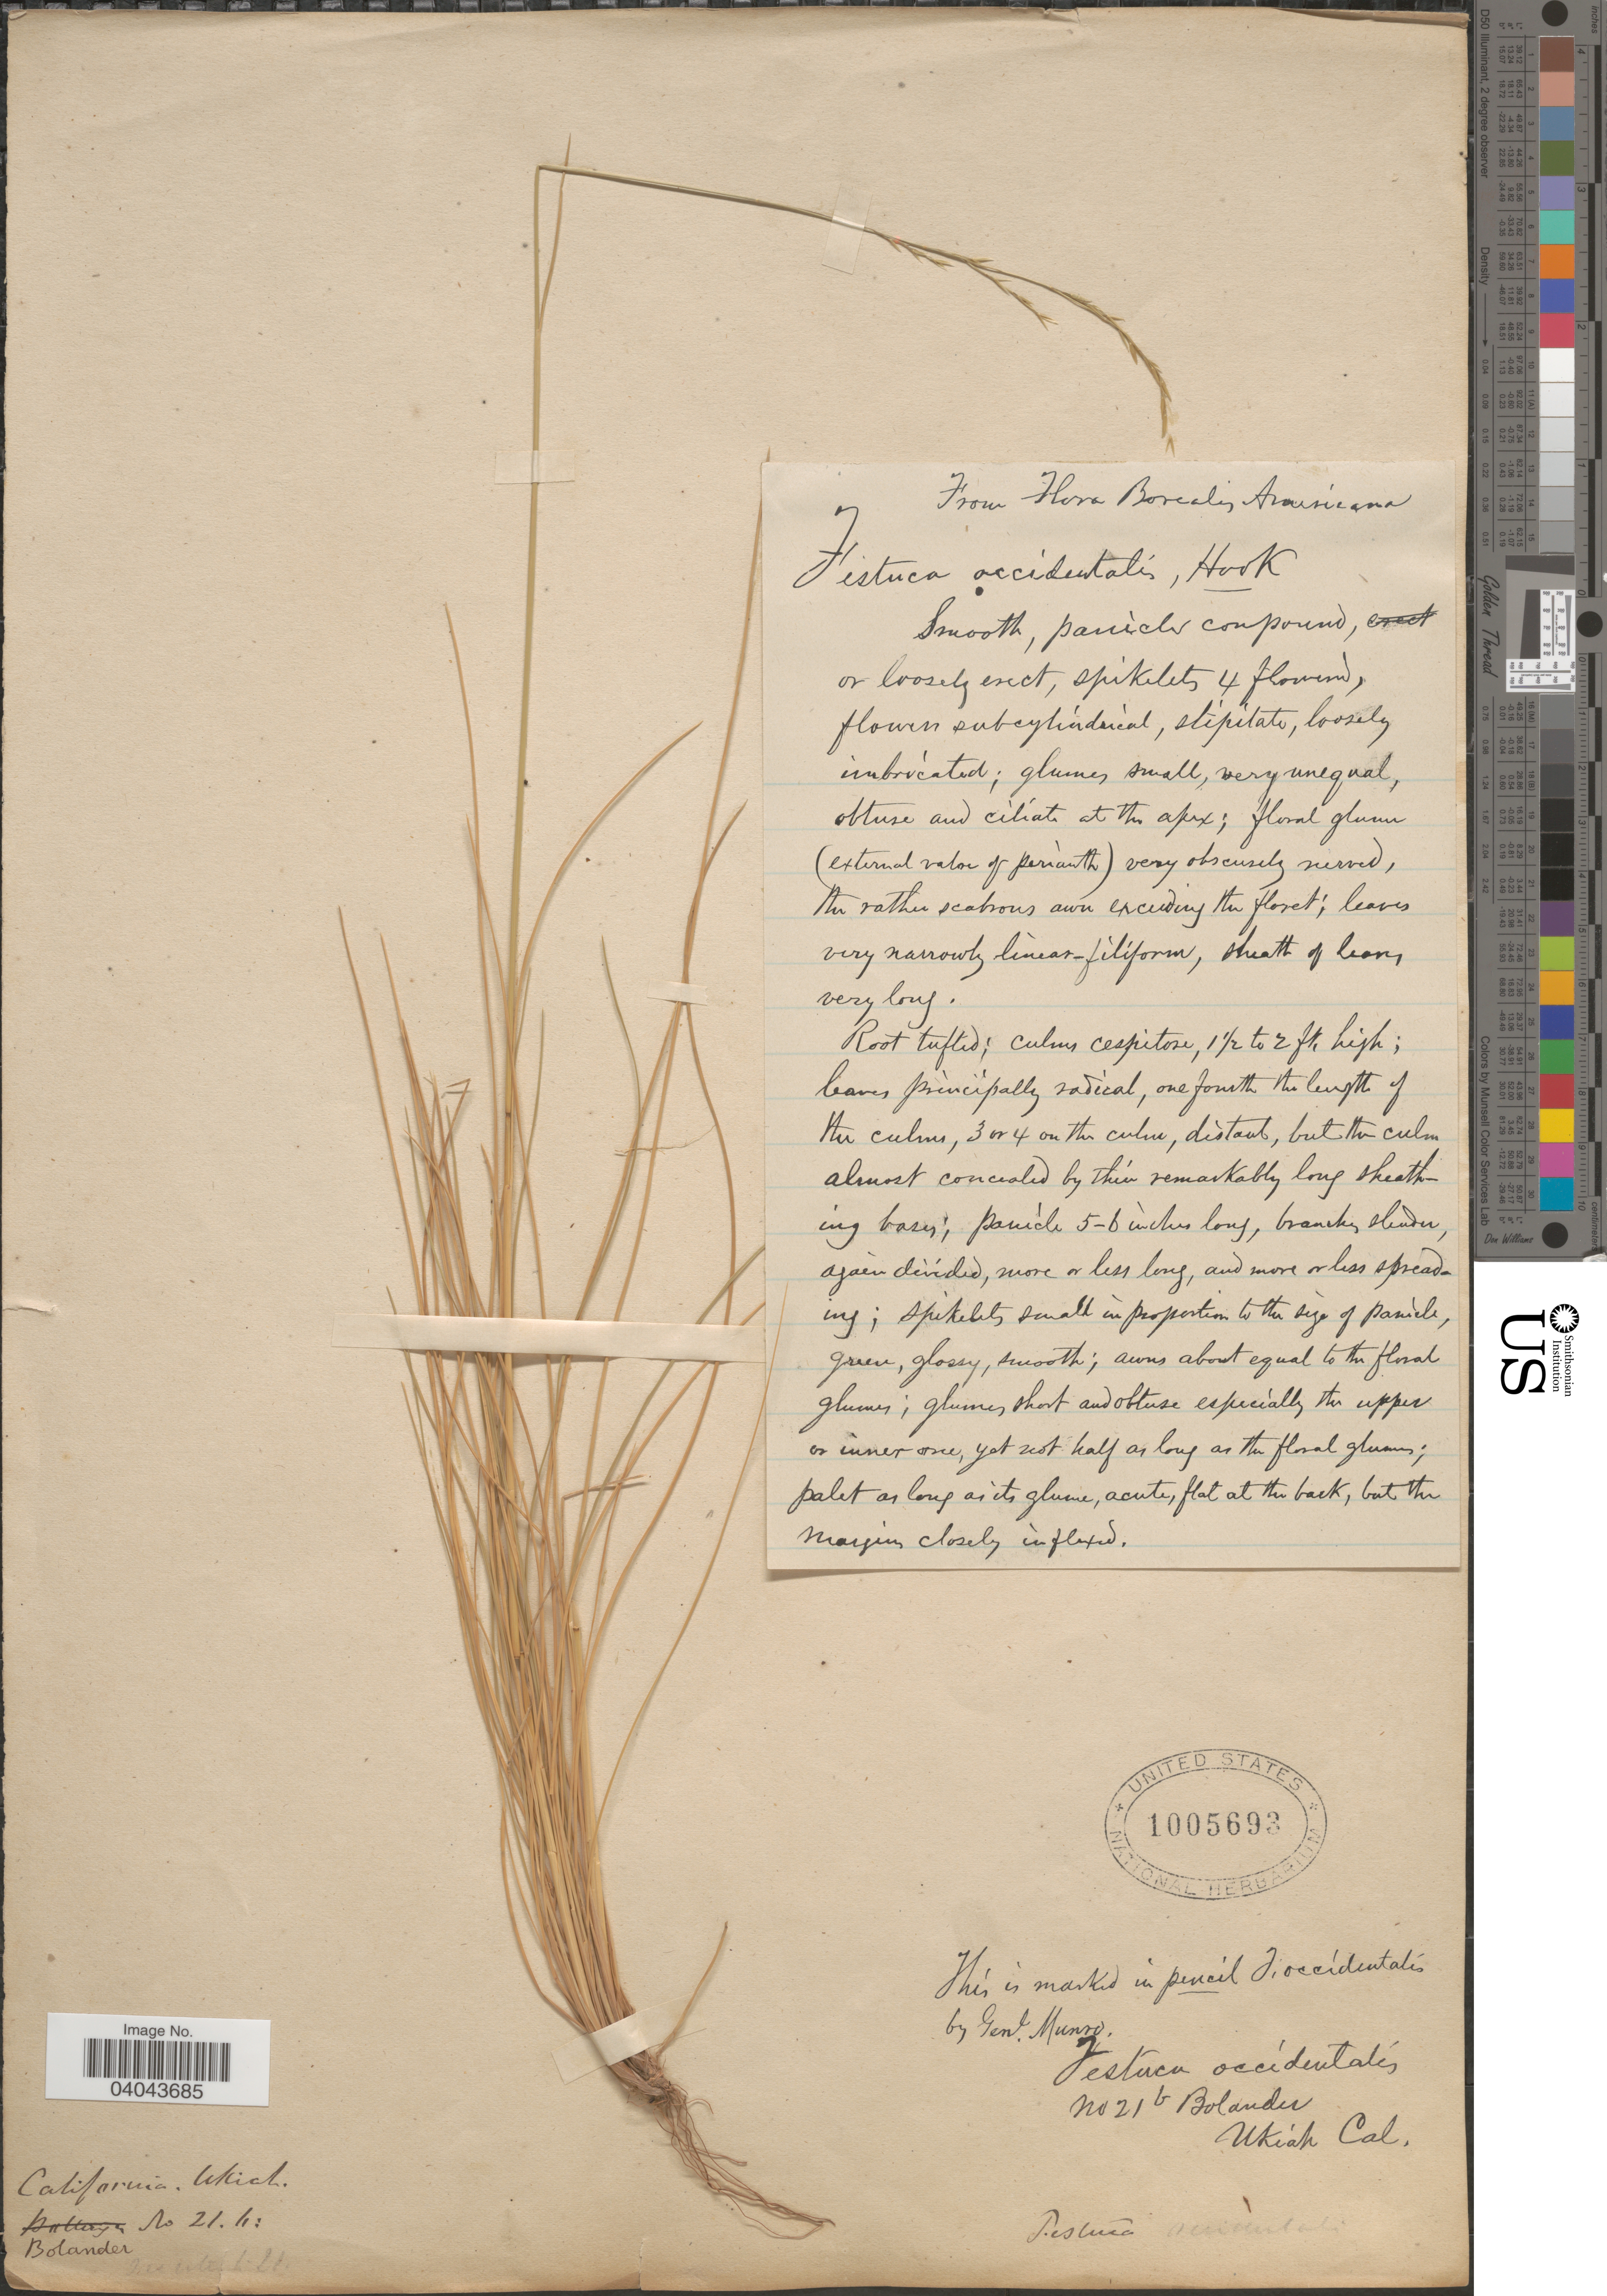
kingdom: Plantae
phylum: Tracheophyta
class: Liliopsida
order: Poales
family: Poaceae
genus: Festuca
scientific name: Festuca occidentalis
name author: Hook.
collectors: -. Bolander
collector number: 21b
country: United States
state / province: California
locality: Borealis Americana. Ukiah.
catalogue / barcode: US 1005693